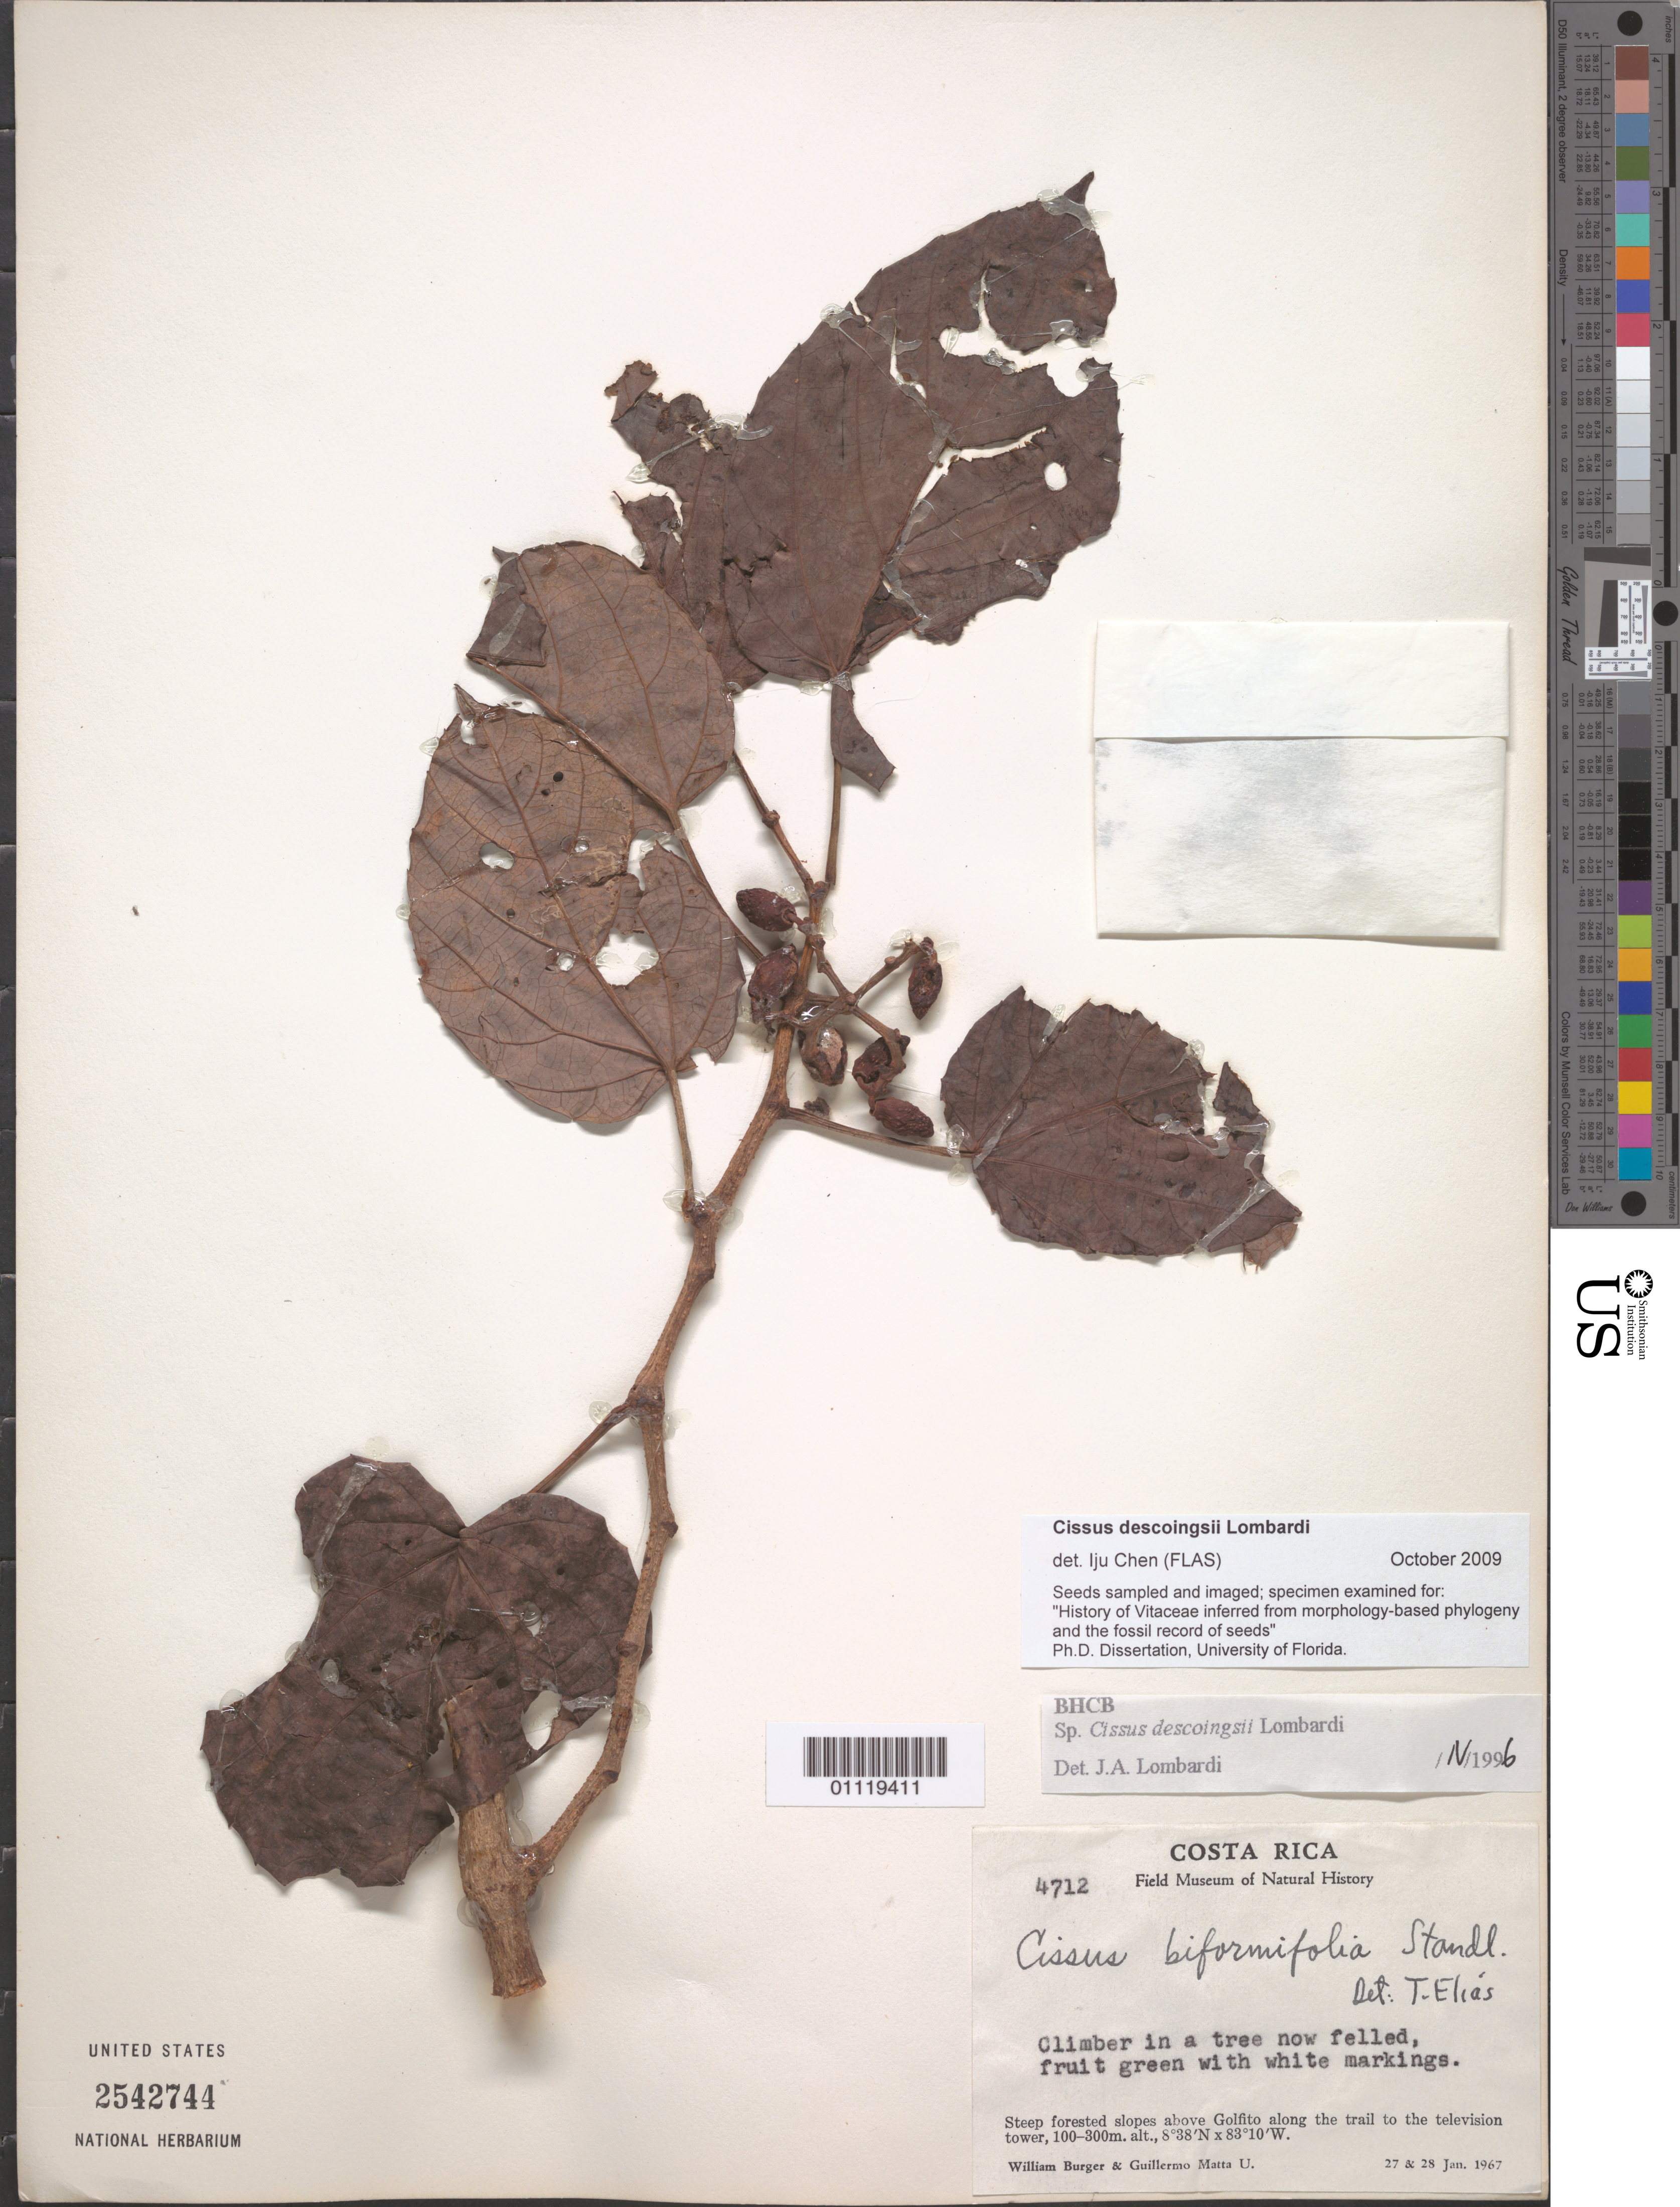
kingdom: Plantae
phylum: Tracheophyta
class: Magnoliopsida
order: Vitales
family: Vitaceae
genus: Cissus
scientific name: Cissus descoingsii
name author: Lombardi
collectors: W. Burger & G. Matta U.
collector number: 4712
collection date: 1967-01-27/1967-01-28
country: Costa Rica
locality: Steep forested slopes above Golfito along the trail to the television tower.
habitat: Climber in a tree.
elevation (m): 100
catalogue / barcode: US 2542744